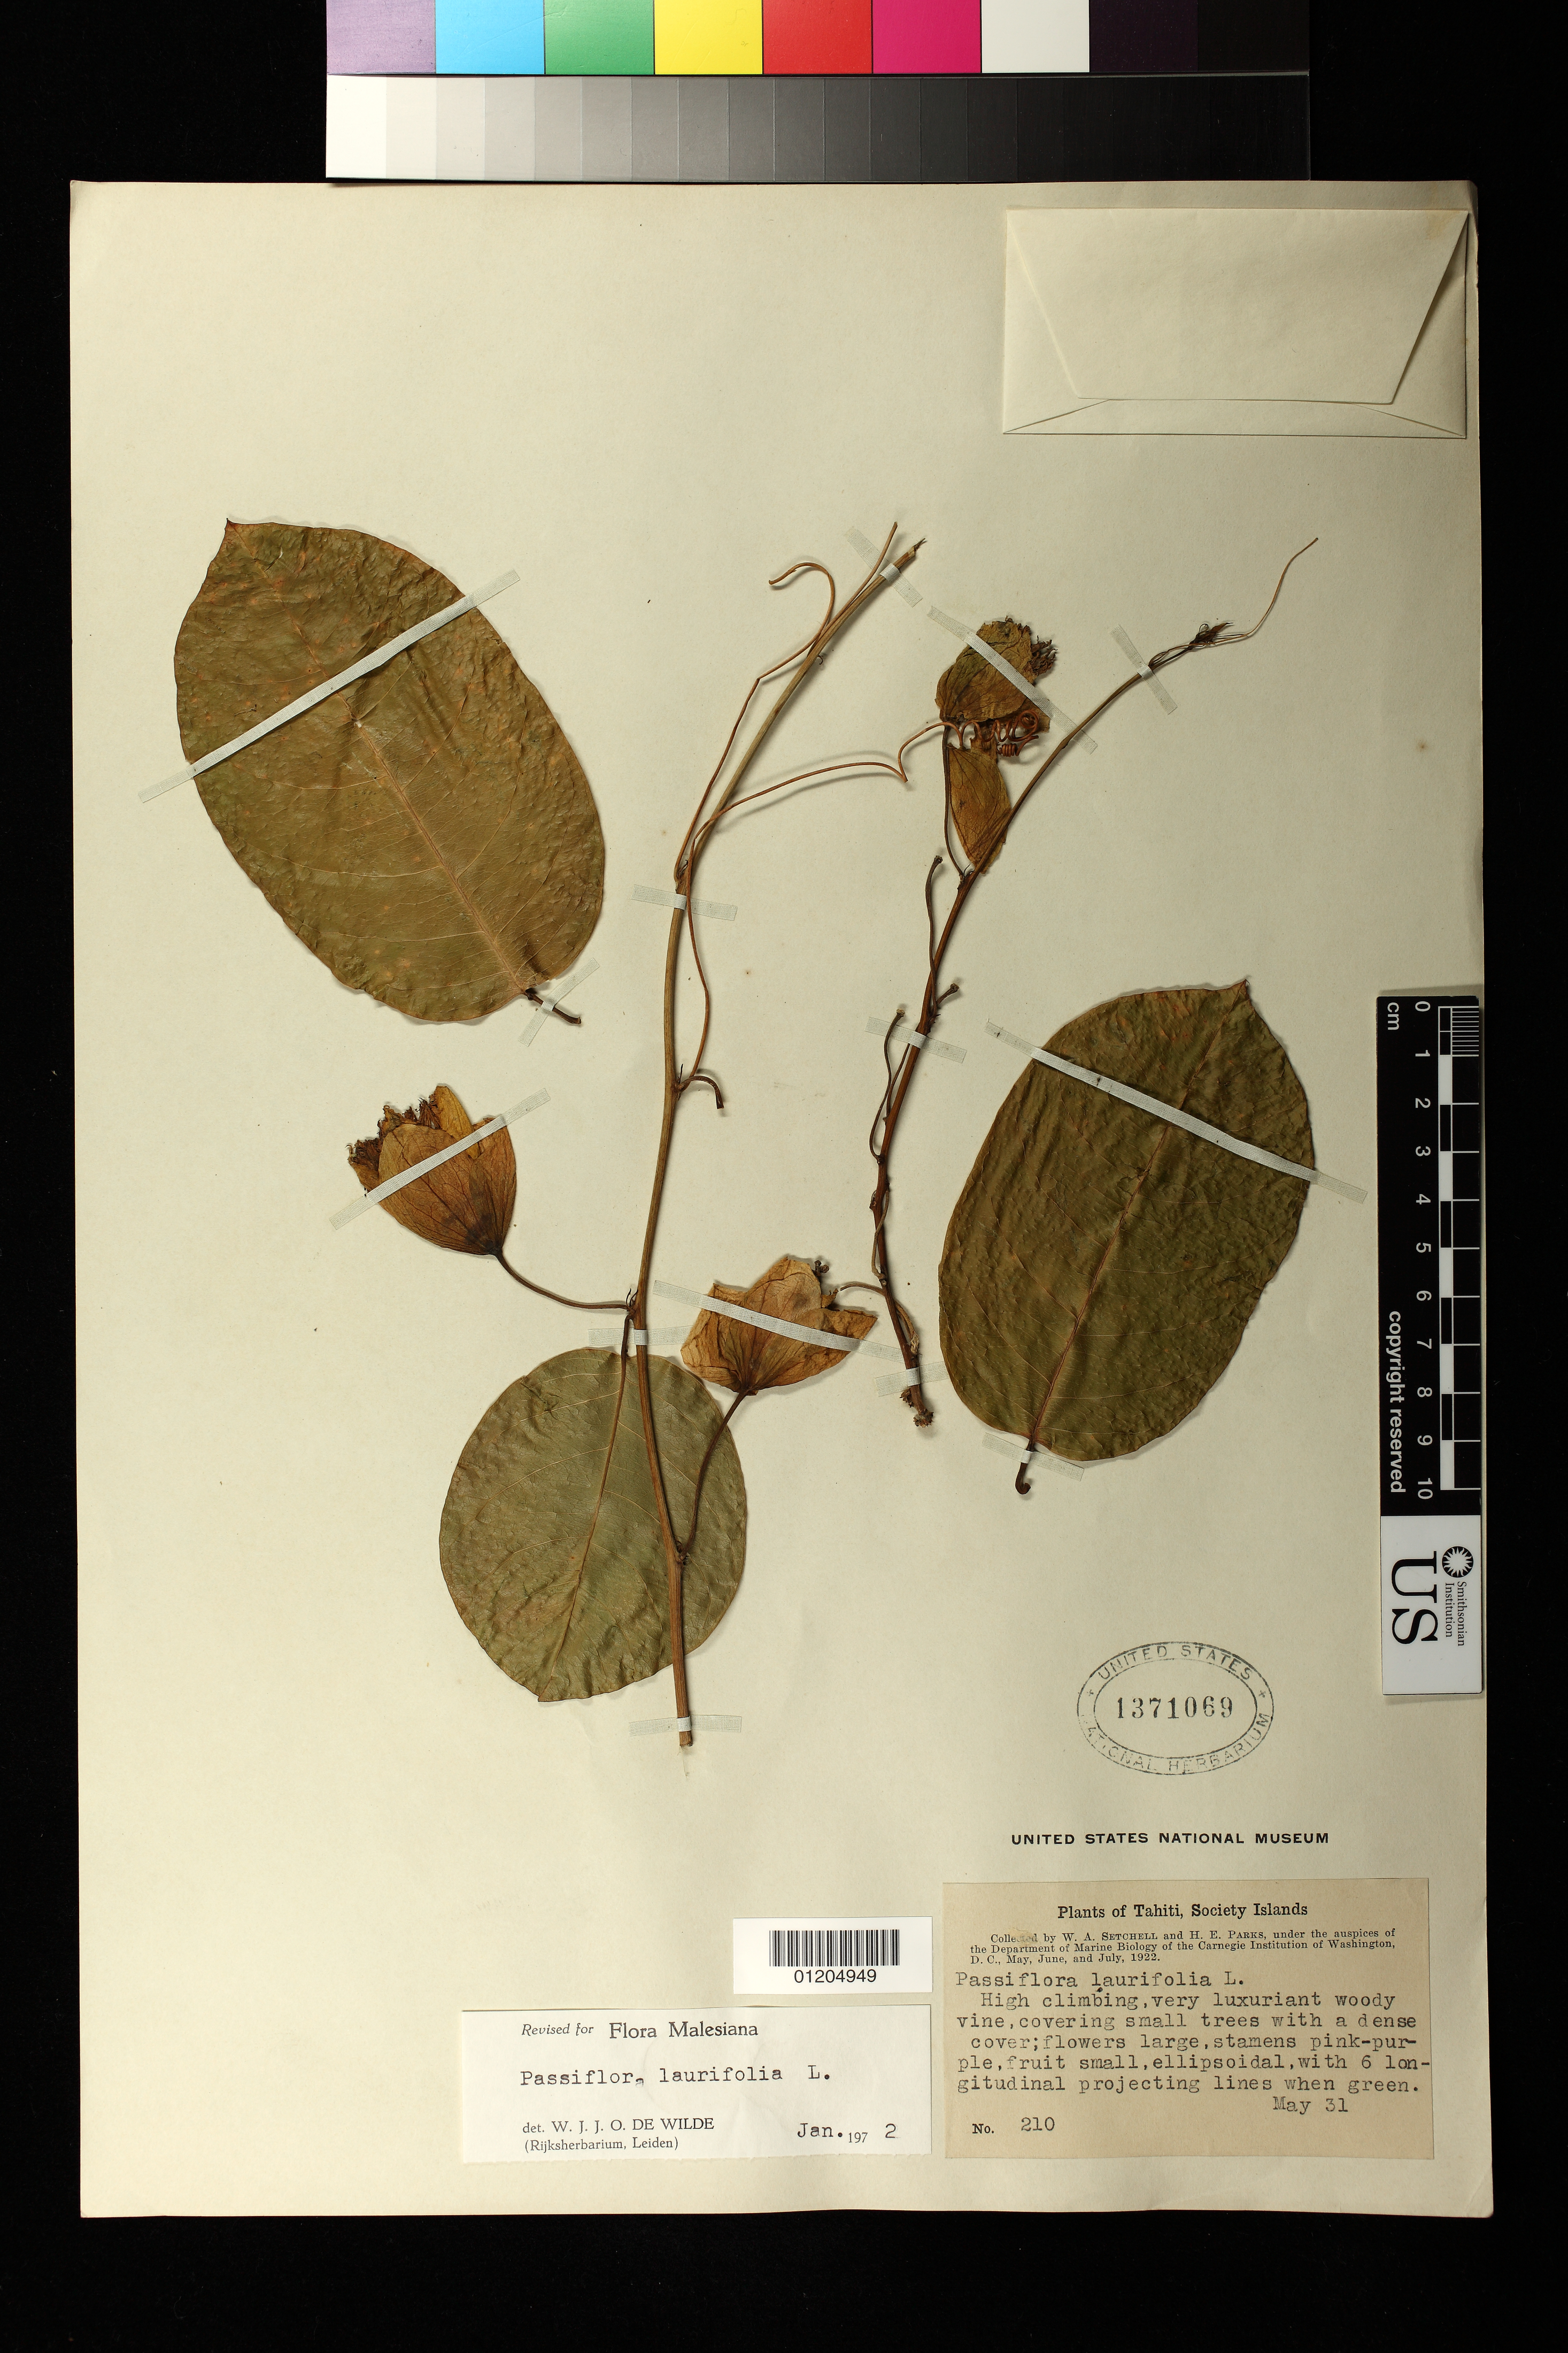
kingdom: Plantae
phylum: Tracheophyta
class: Magnoliopsida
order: Malpighiales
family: Passifloraceae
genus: Passiflora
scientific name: Passiflora laurifolia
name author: L.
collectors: W. Setchell & H. E. Parks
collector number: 210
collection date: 1922-05-31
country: French Polynesia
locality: Tahiti.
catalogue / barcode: US 1371069